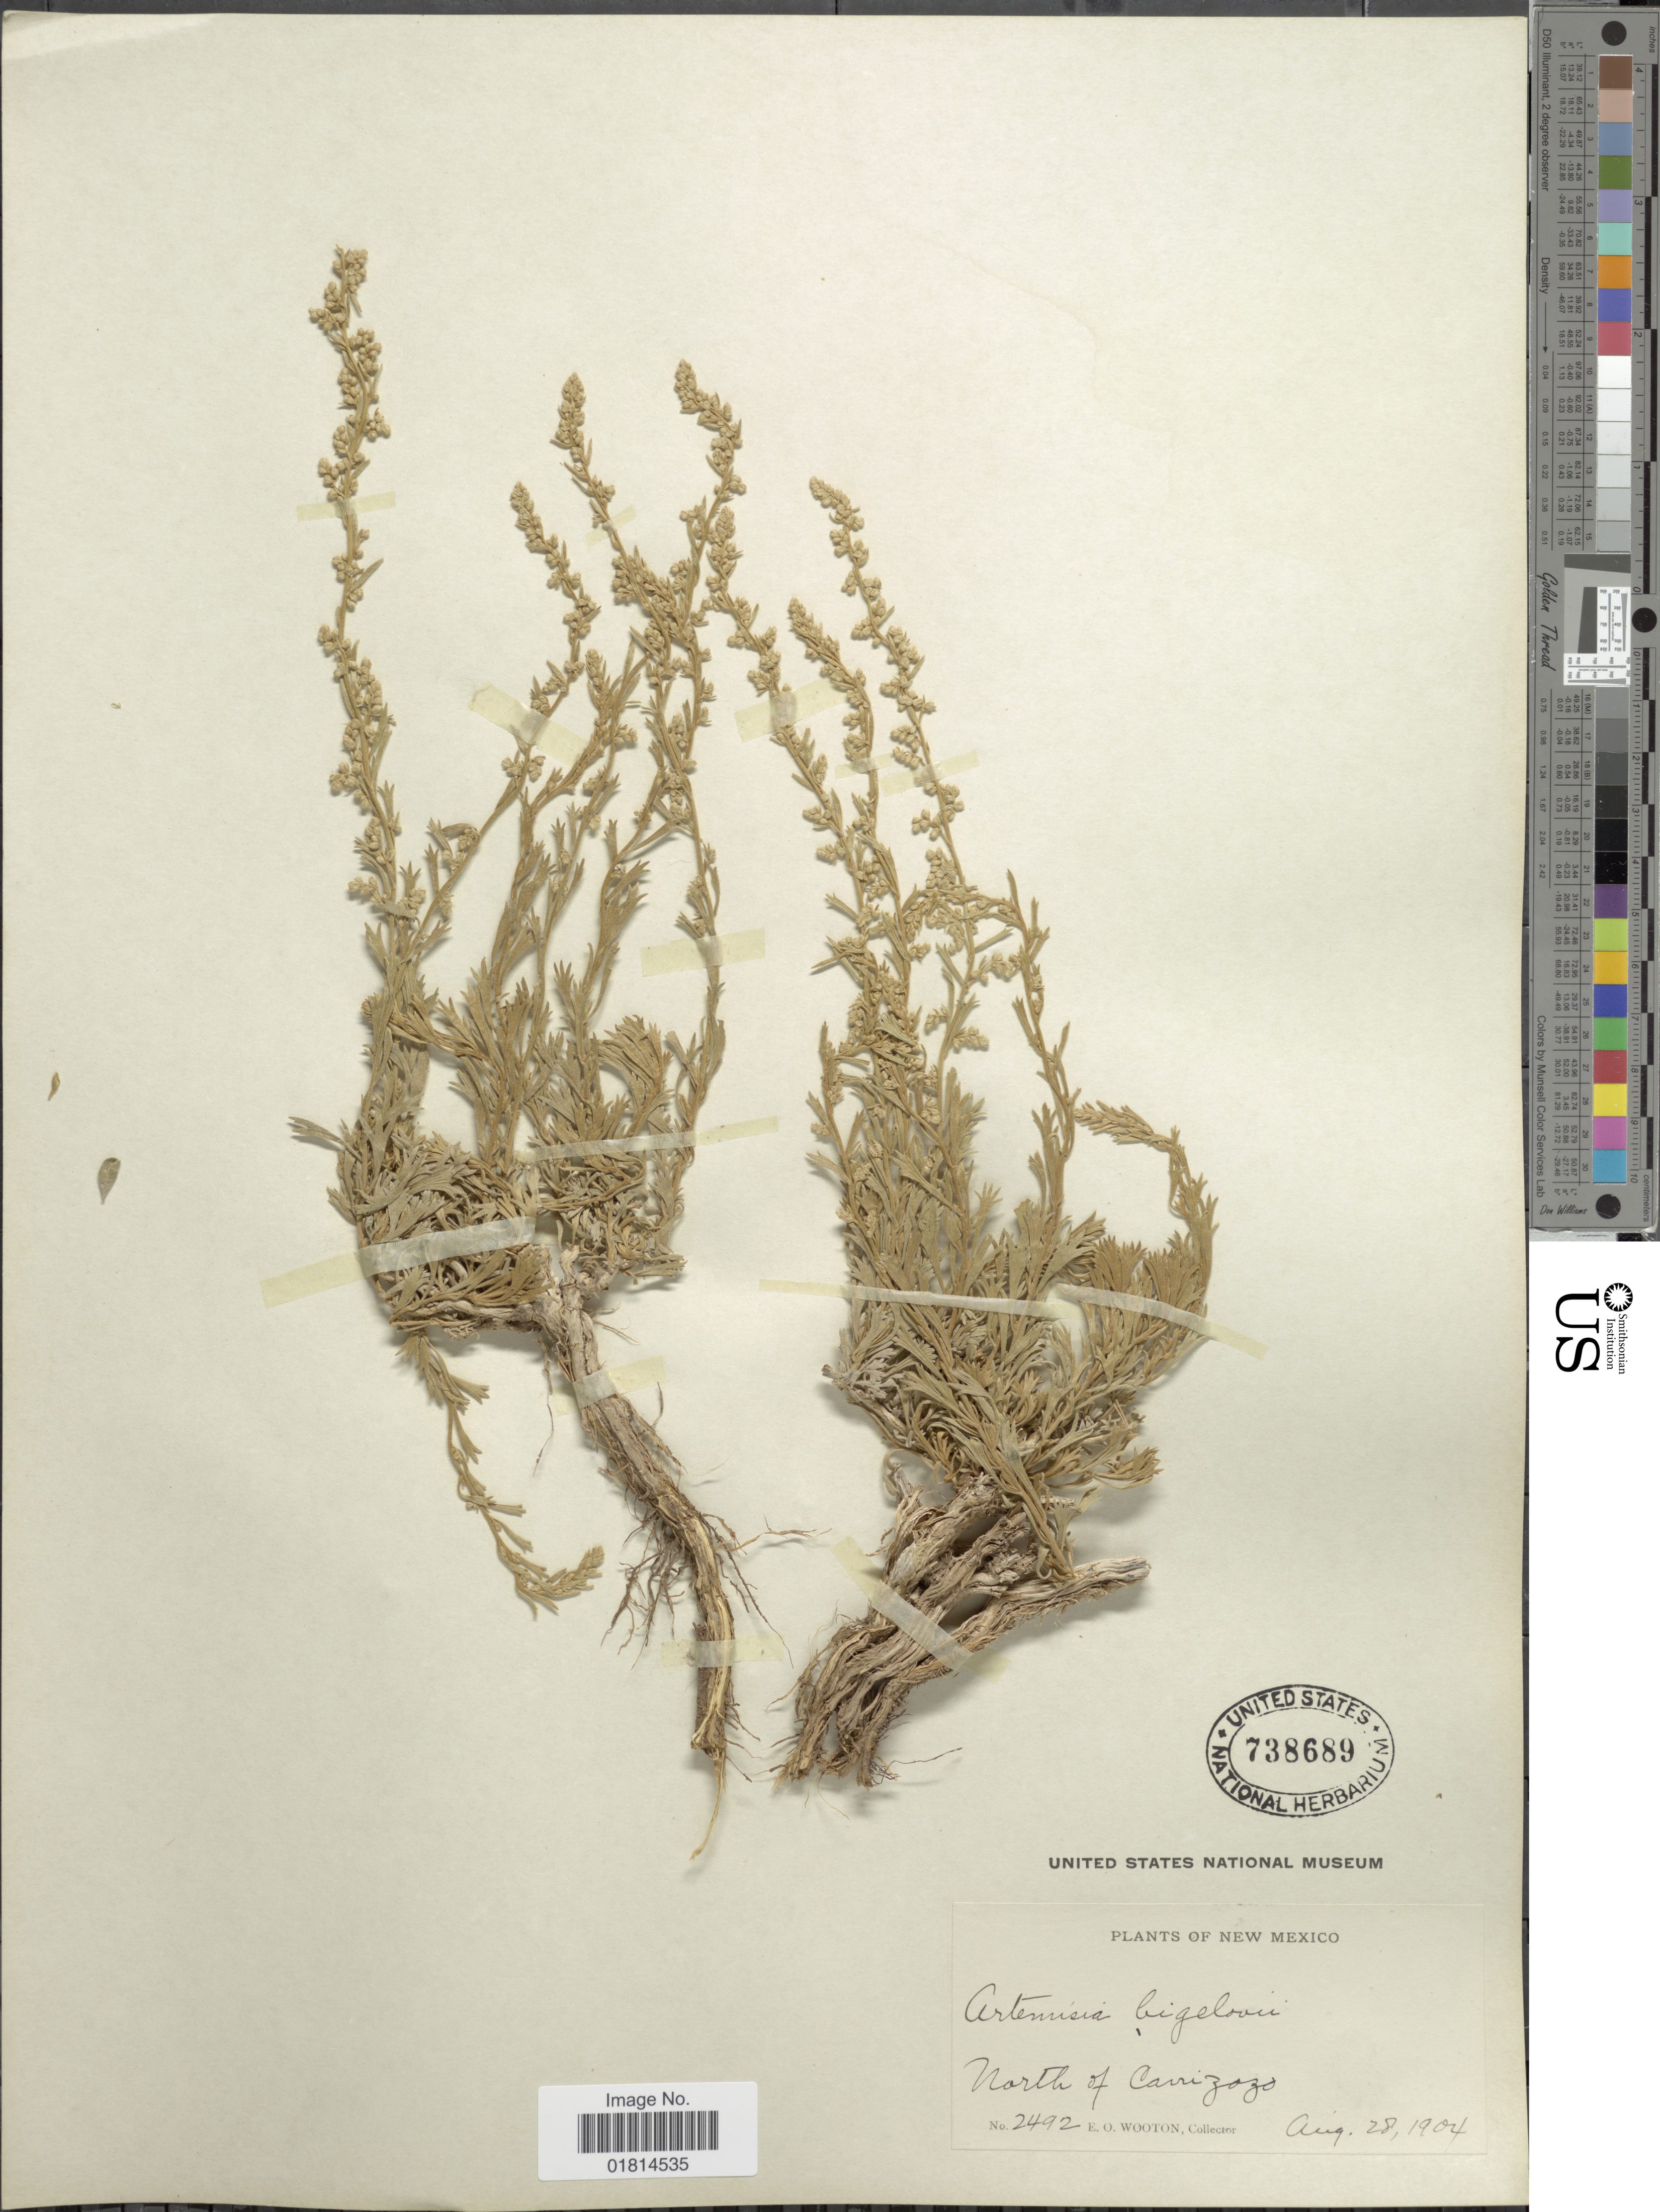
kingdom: Plantae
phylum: Tracheophyta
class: Magnoliopsida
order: Asterales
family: Asteraceae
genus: Artemisia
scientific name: Artemisia bigelovii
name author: A. Gray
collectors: E. O. Wooton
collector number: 2492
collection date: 1904-08-28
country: United States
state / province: New Mexico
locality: North of Carrizozo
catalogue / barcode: US 738689